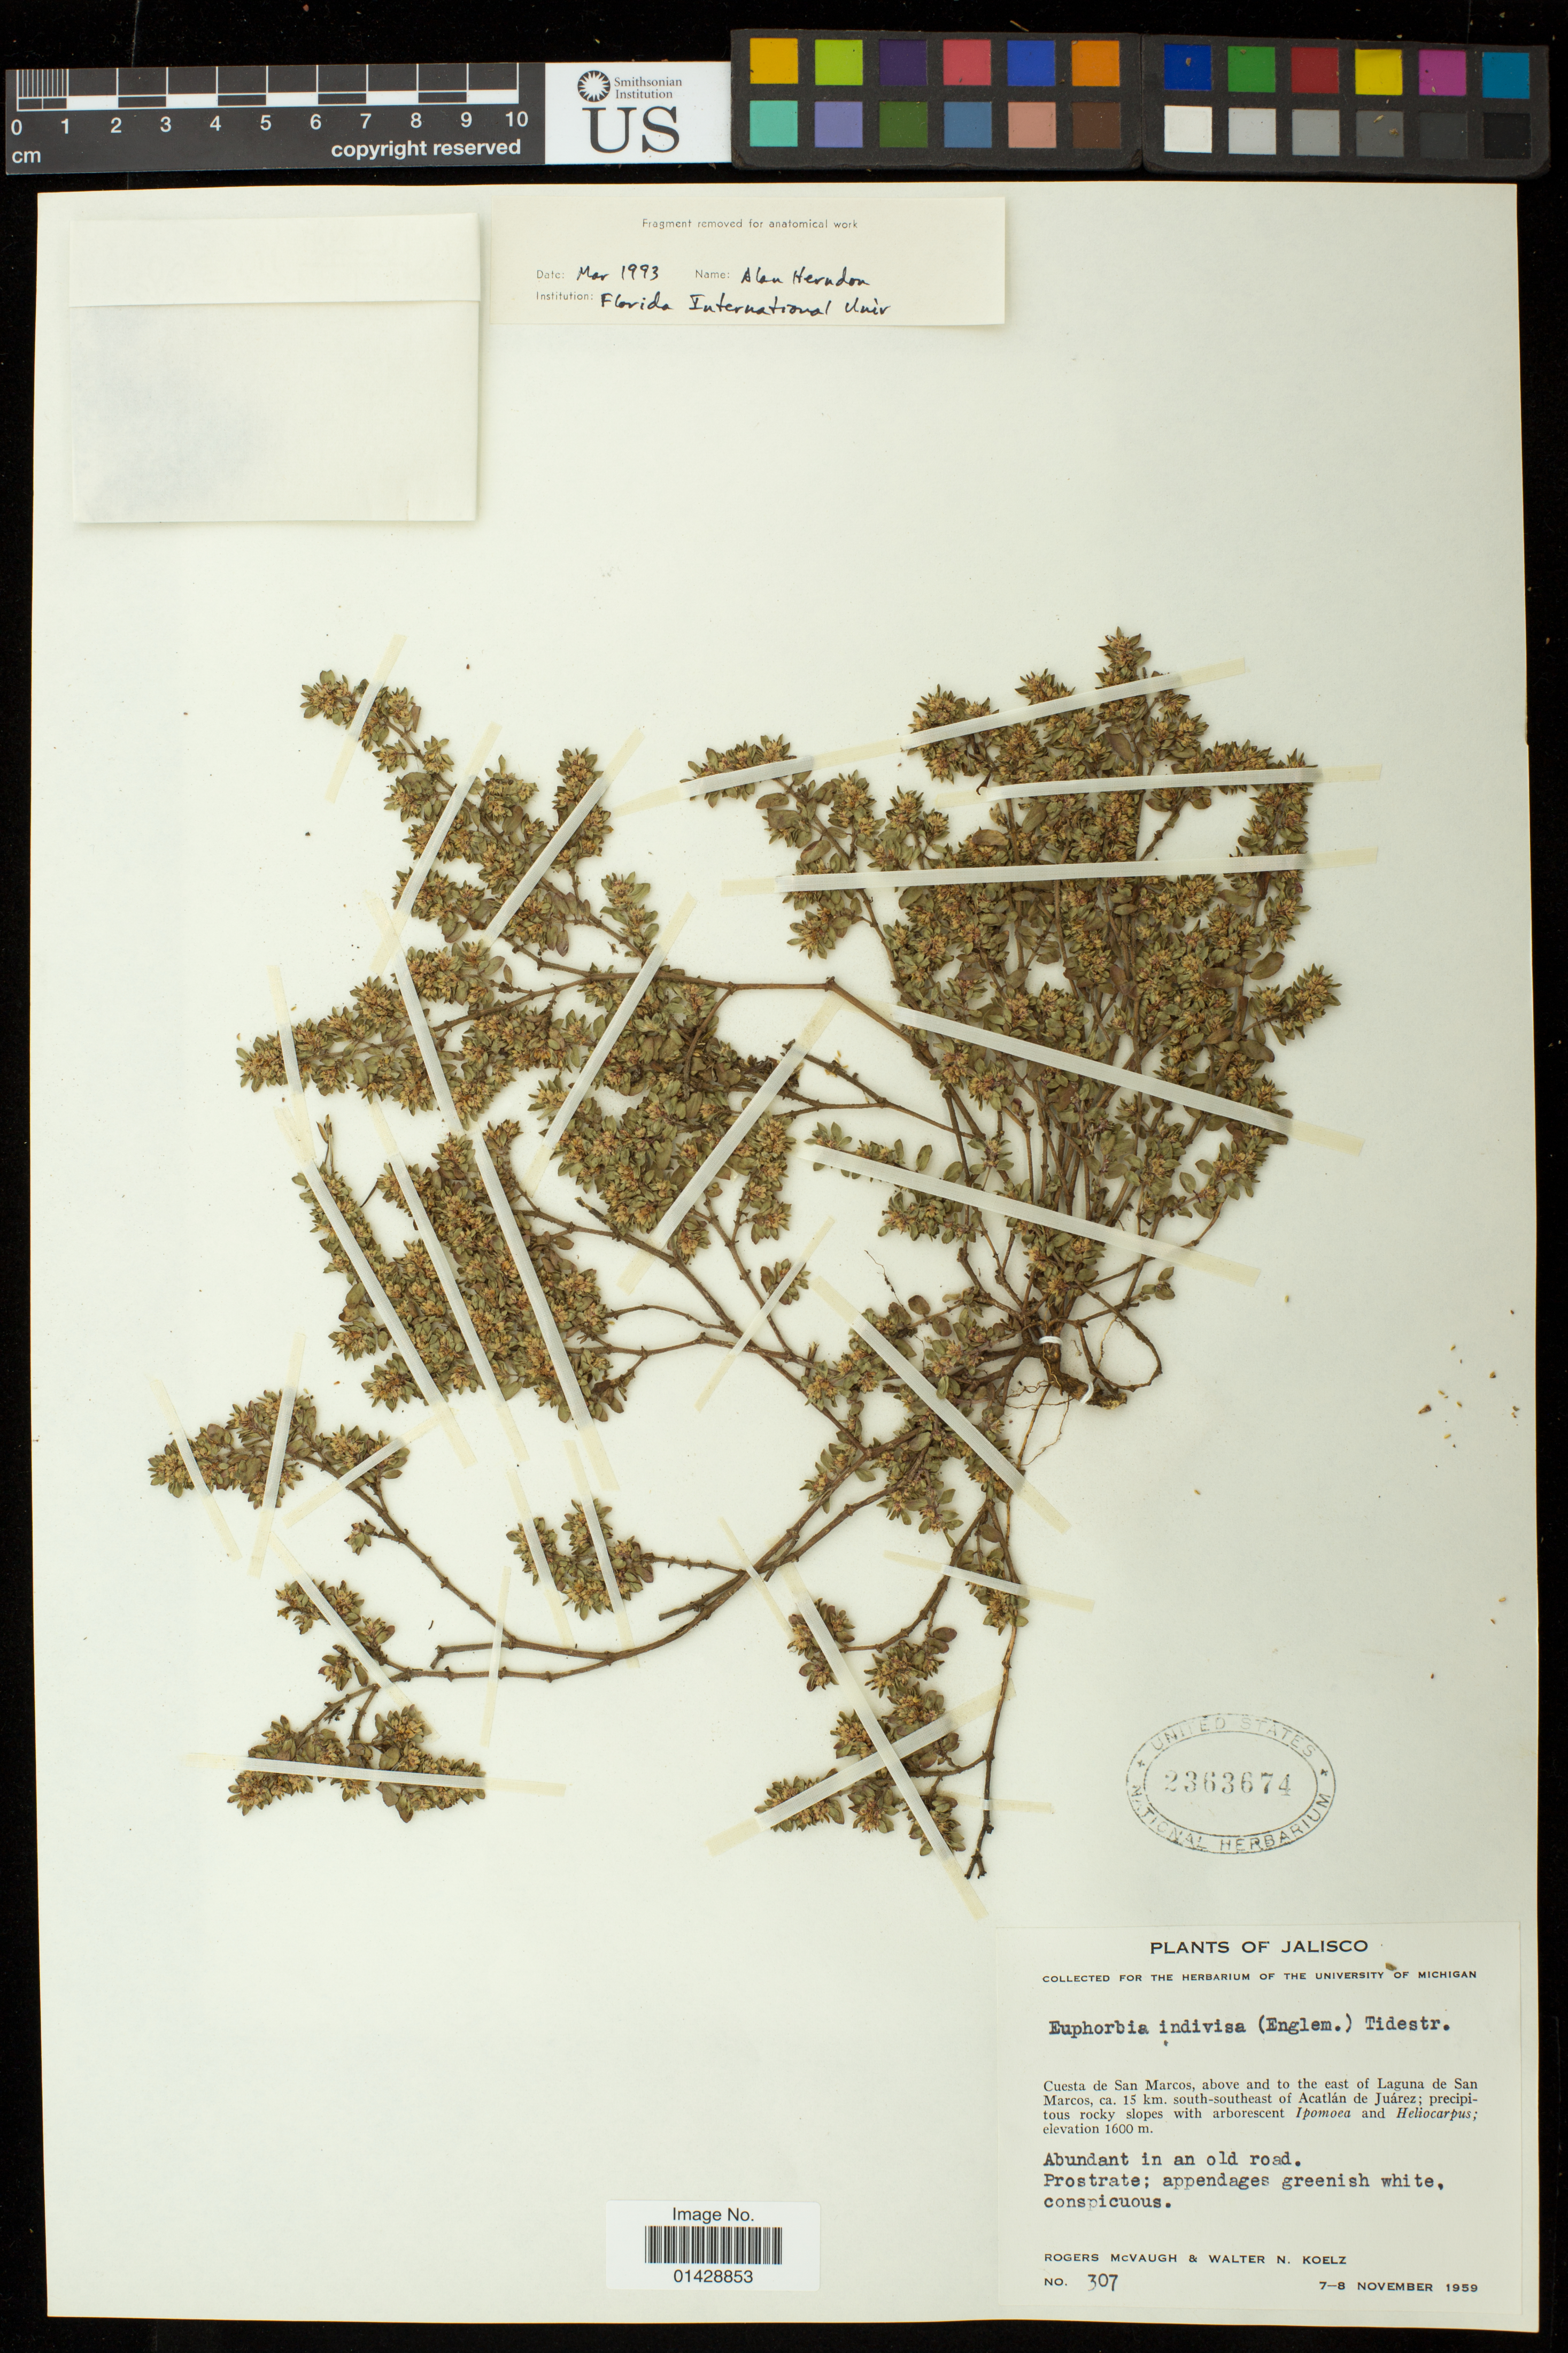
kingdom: Plantae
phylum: Tracheophyta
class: Magnoliopsida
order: Malpighiales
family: Euphorbiaceae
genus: Euphorbia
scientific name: Euphorbia indivisa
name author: (Engelm.) Tidestr.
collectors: R. McVaugh & W. N. Koelz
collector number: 307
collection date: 1959-11-07/1959-11-08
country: Mexico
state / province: Jalisco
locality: Cuesta de San Marcos, above and to the east of Laguna de San Marcos, ca. 15 km. south-southeast of Acatlan de Juarez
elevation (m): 1600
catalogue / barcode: US 2363674